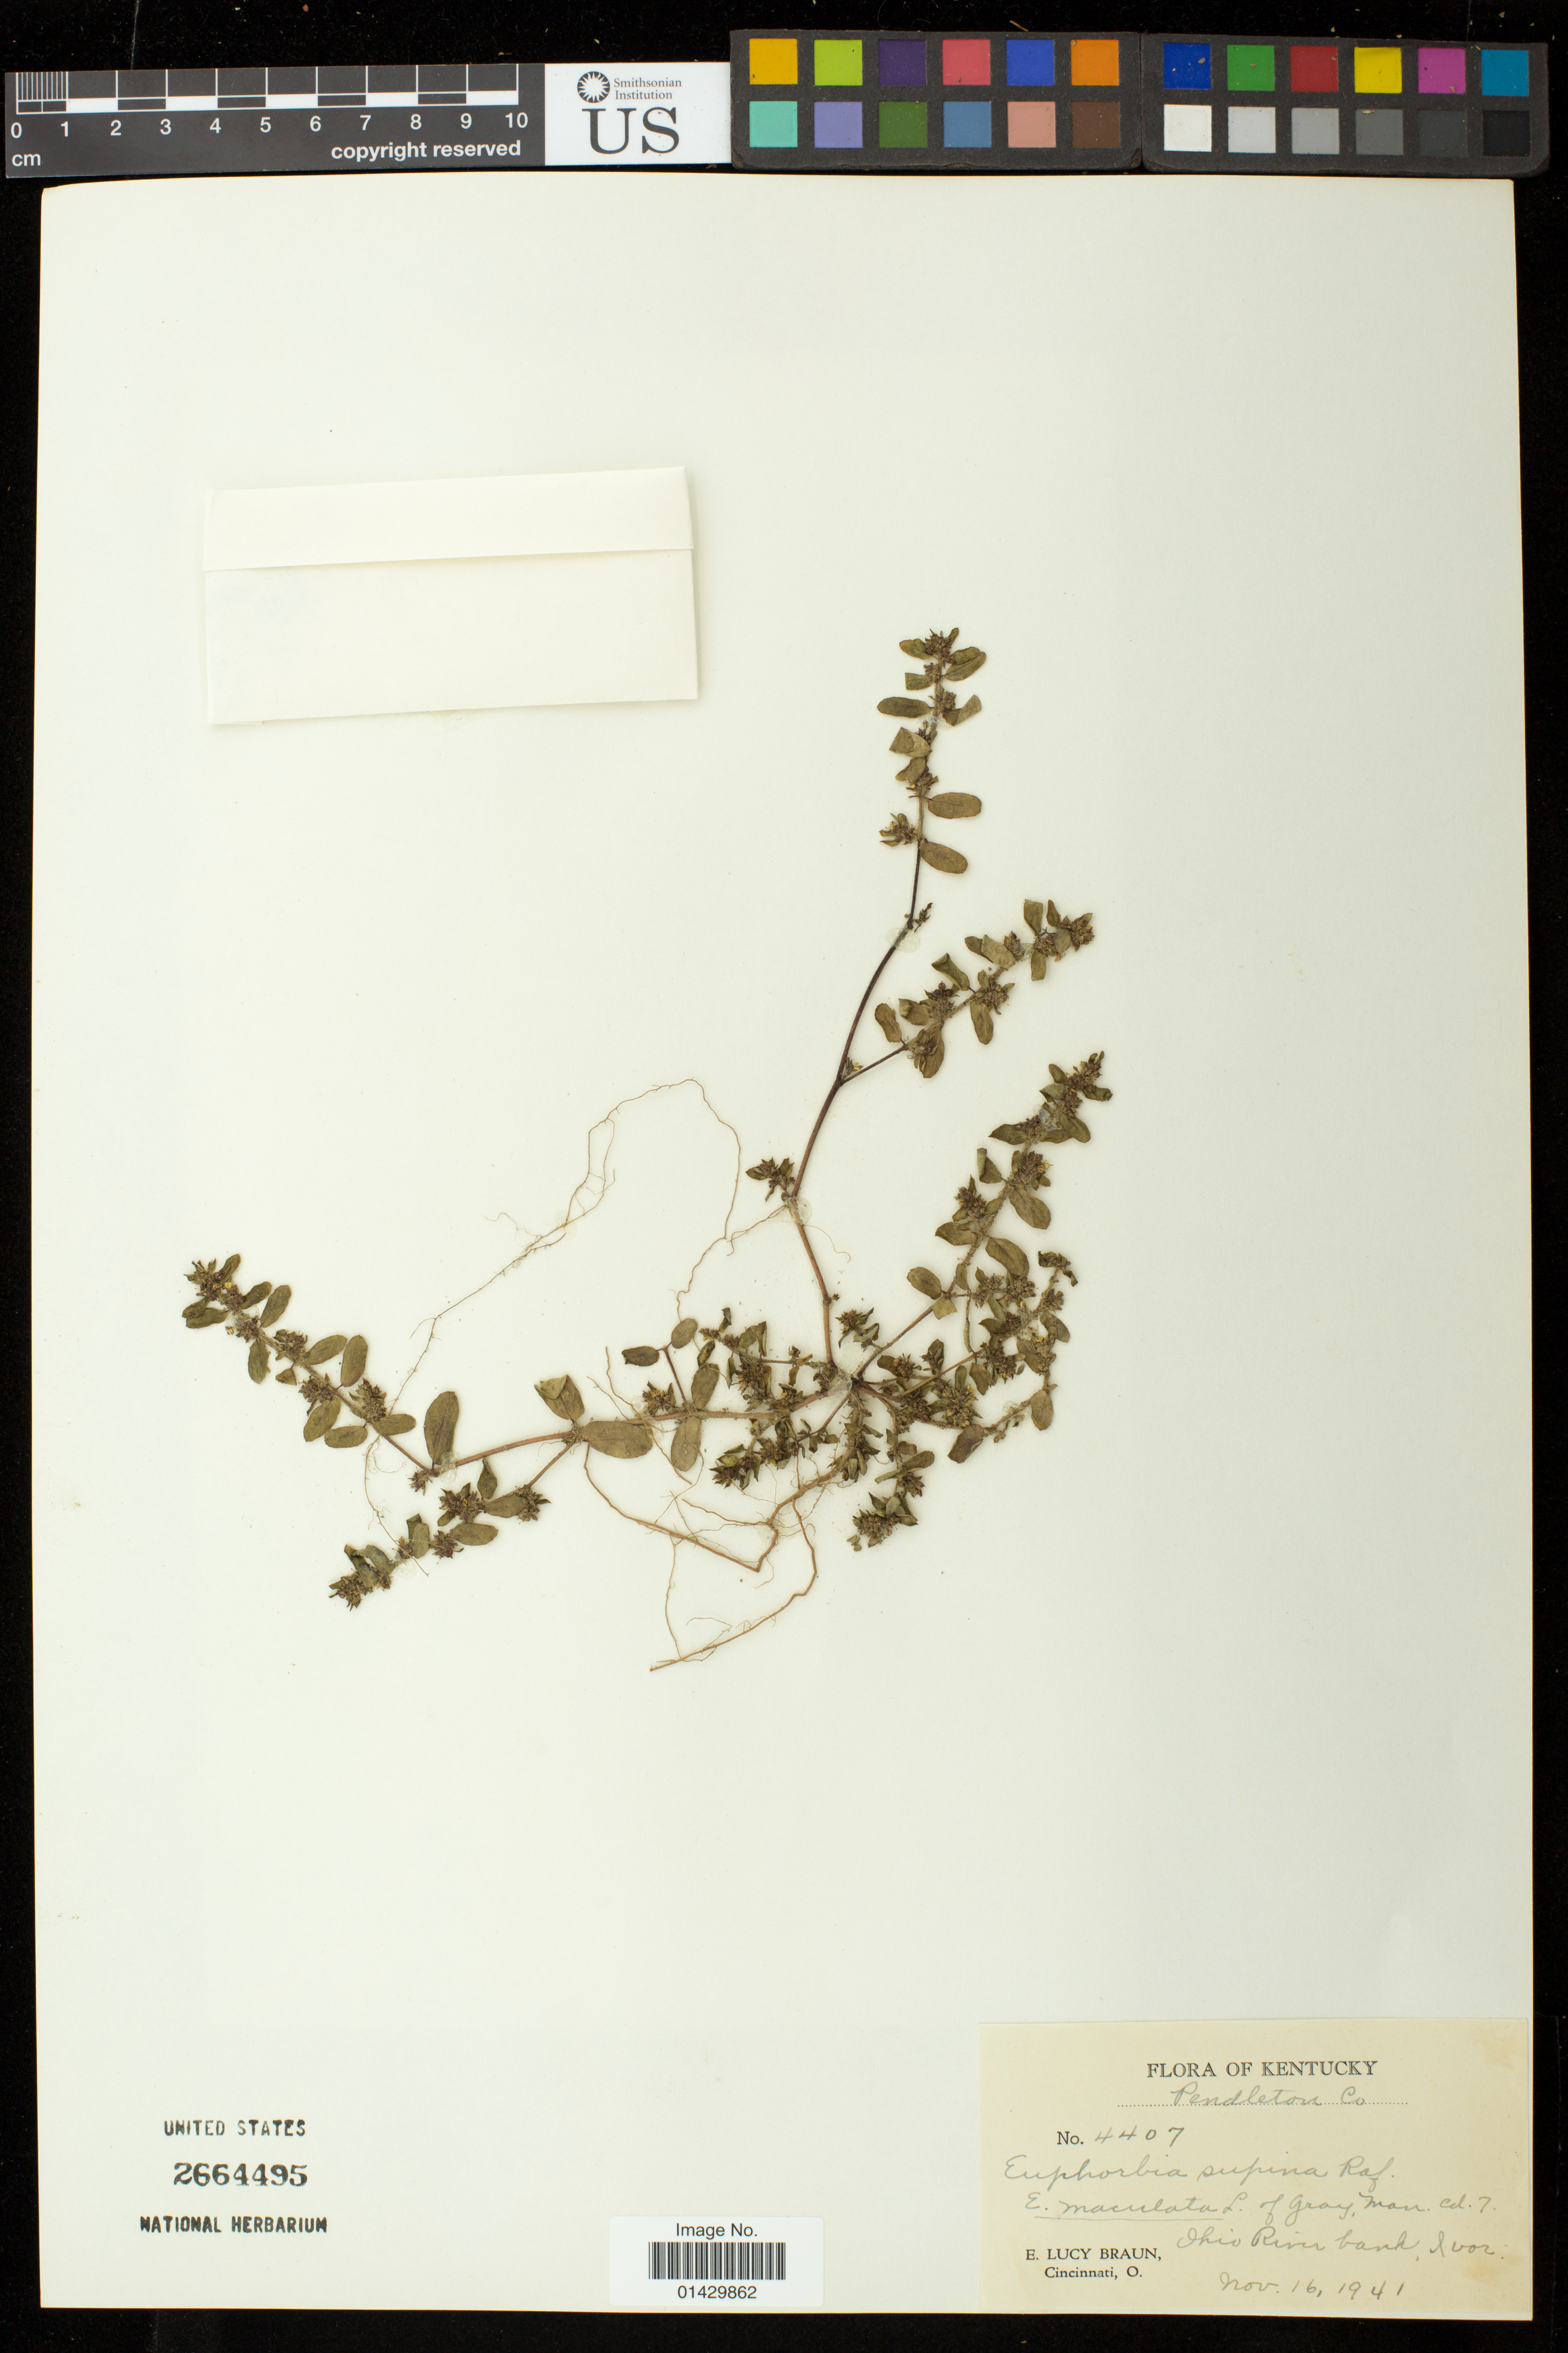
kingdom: Plantae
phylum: Tracheophyta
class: Magnoliopsida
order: Malpighiales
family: Euphorbiaceae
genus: Euphorbia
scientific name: Euphorbia maculata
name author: L.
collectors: E. L. Braun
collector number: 4407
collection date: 1941-11-16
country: United States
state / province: Kentucky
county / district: Pendleton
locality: Ohio River bank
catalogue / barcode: US 2664495